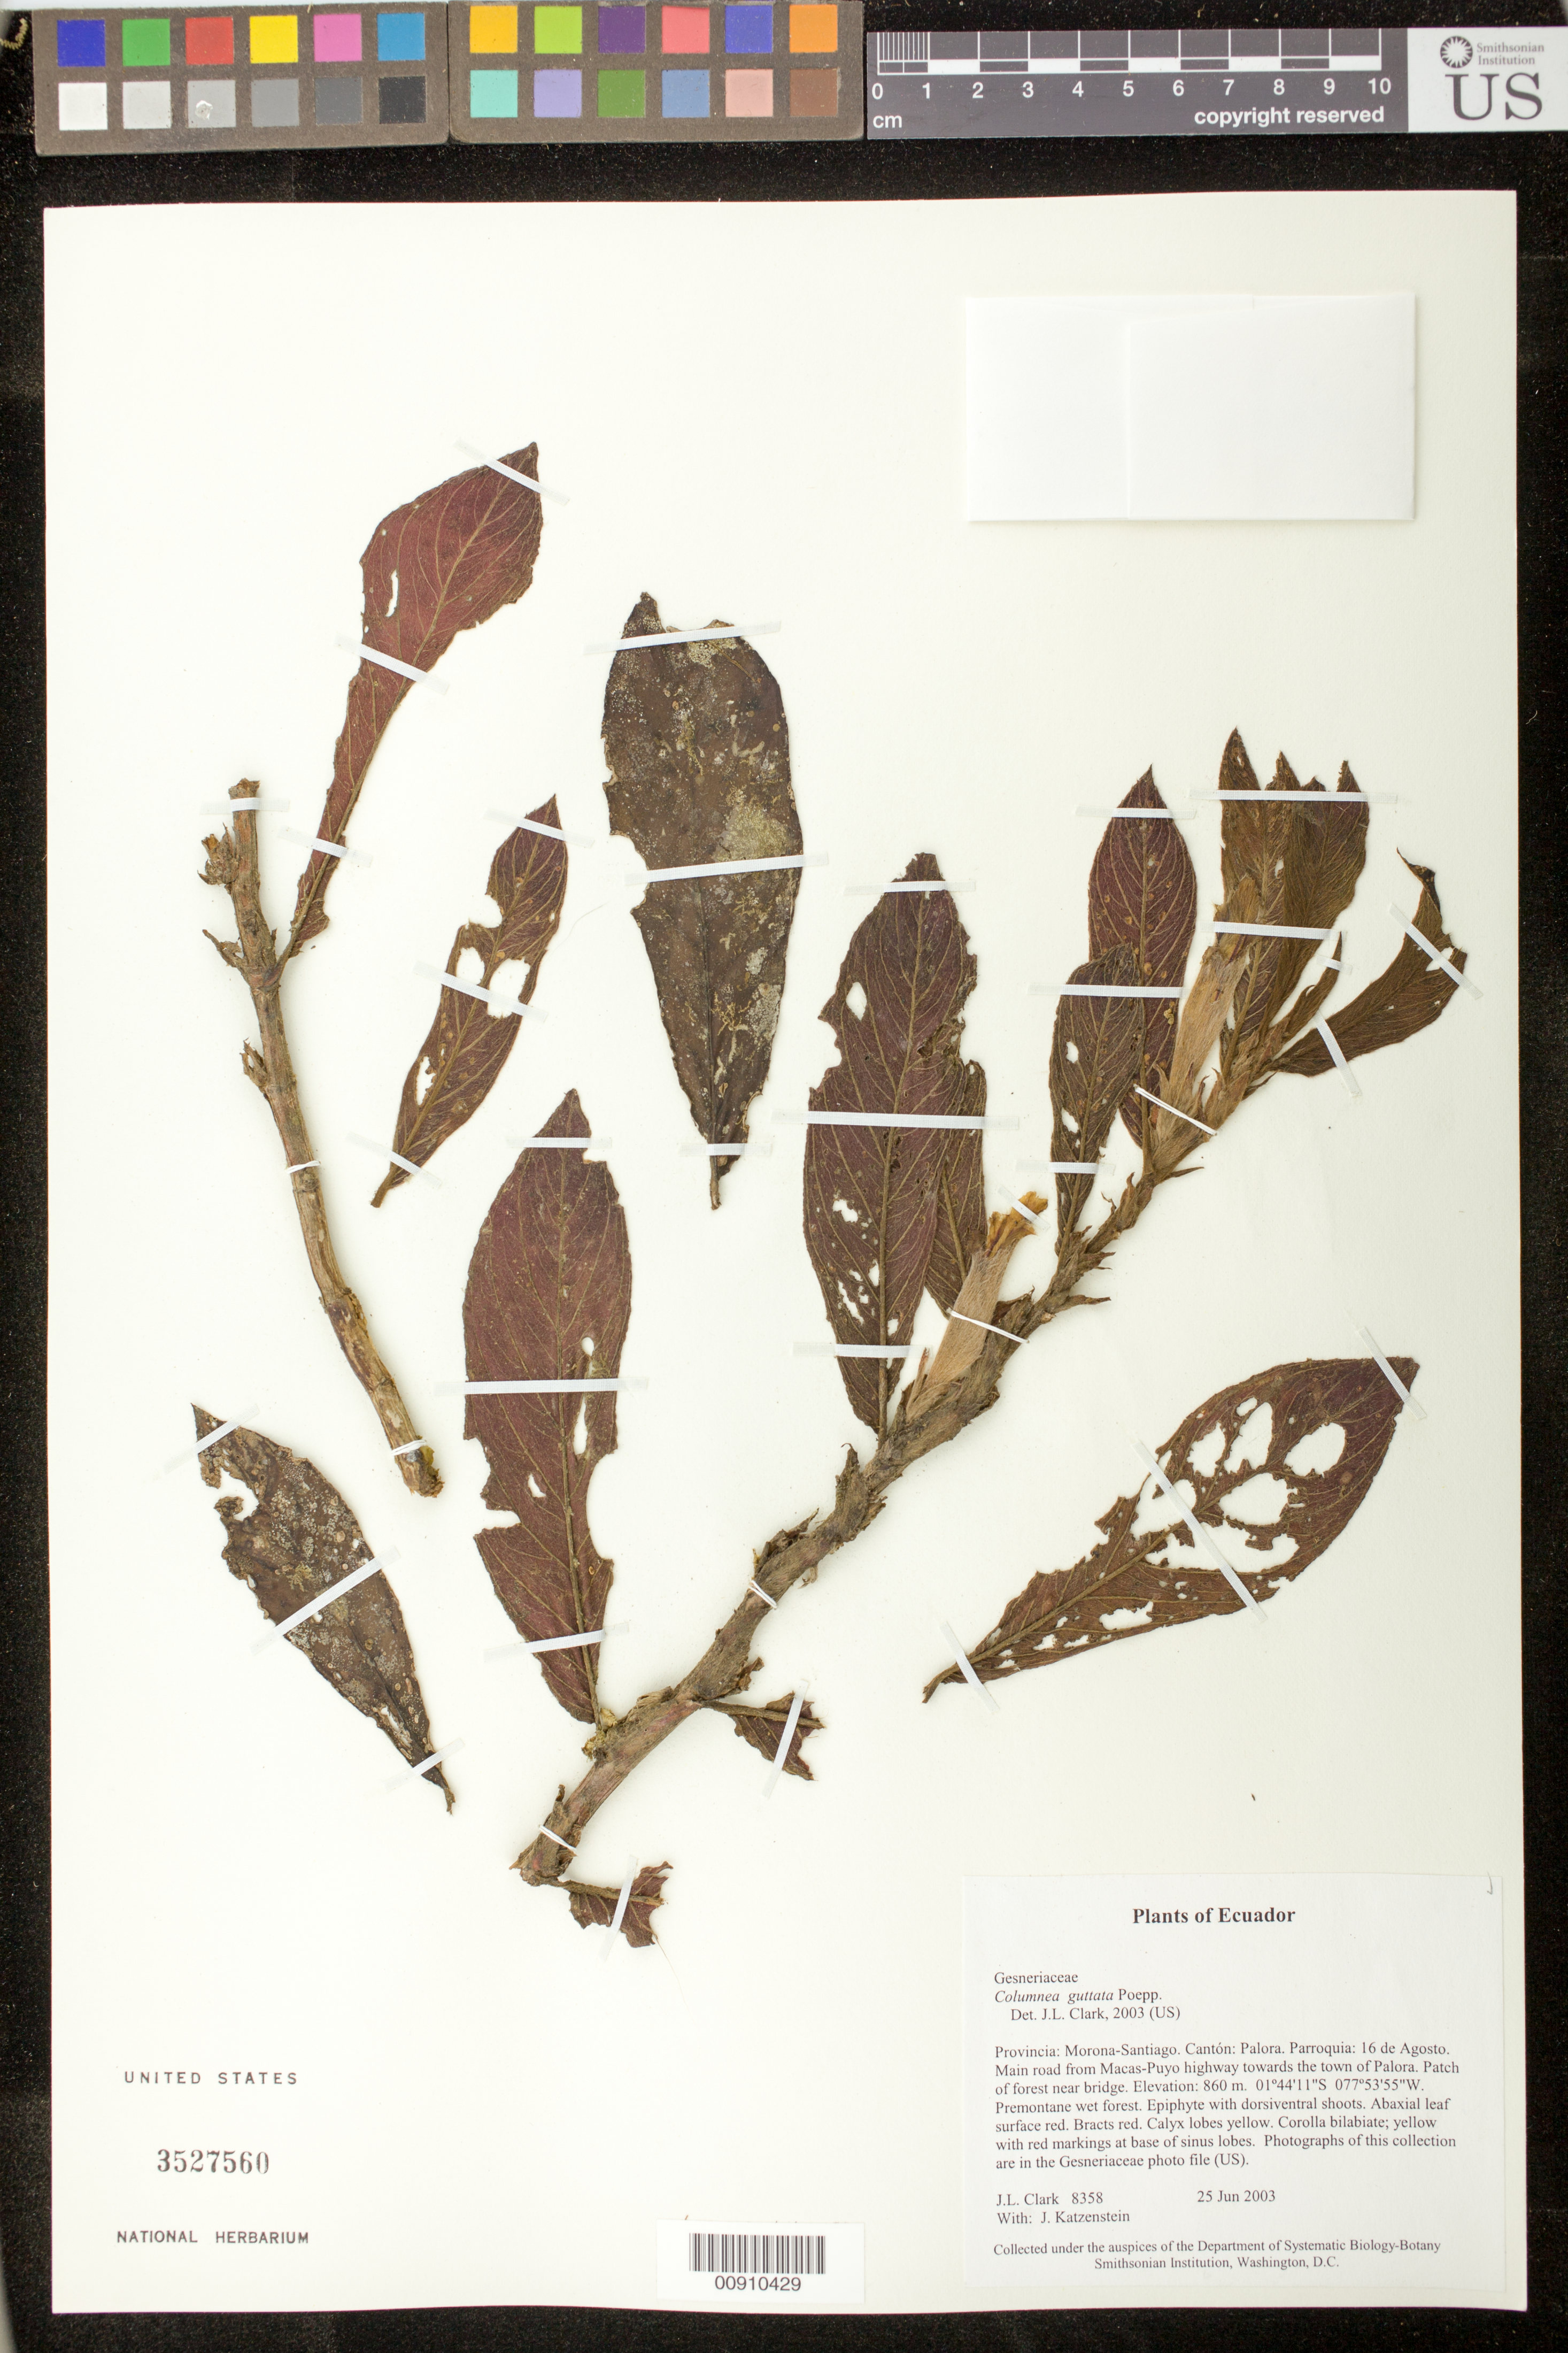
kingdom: Plantae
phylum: Tracheophyta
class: Magnoliopsida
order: Lamiales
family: Gesneriaceae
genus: Columnea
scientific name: Columnea guttata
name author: Poepp.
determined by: Clark, J. L., (SEL), The Marie Selby Botanical Garden (UNITED STATES)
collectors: J. L. Clark & J. Katzenstein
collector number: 8358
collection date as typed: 25 Jun 2003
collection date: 2003-06-25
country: Ecuador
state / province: Morona-Santiago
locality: Palora. Parroquia: 16 de Agosto. Main road from Macas-Puyo highway towards the town of Palora. Patch of forest near bridge.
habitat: Premontane wet forest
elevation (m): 860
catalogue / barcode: US 3527560